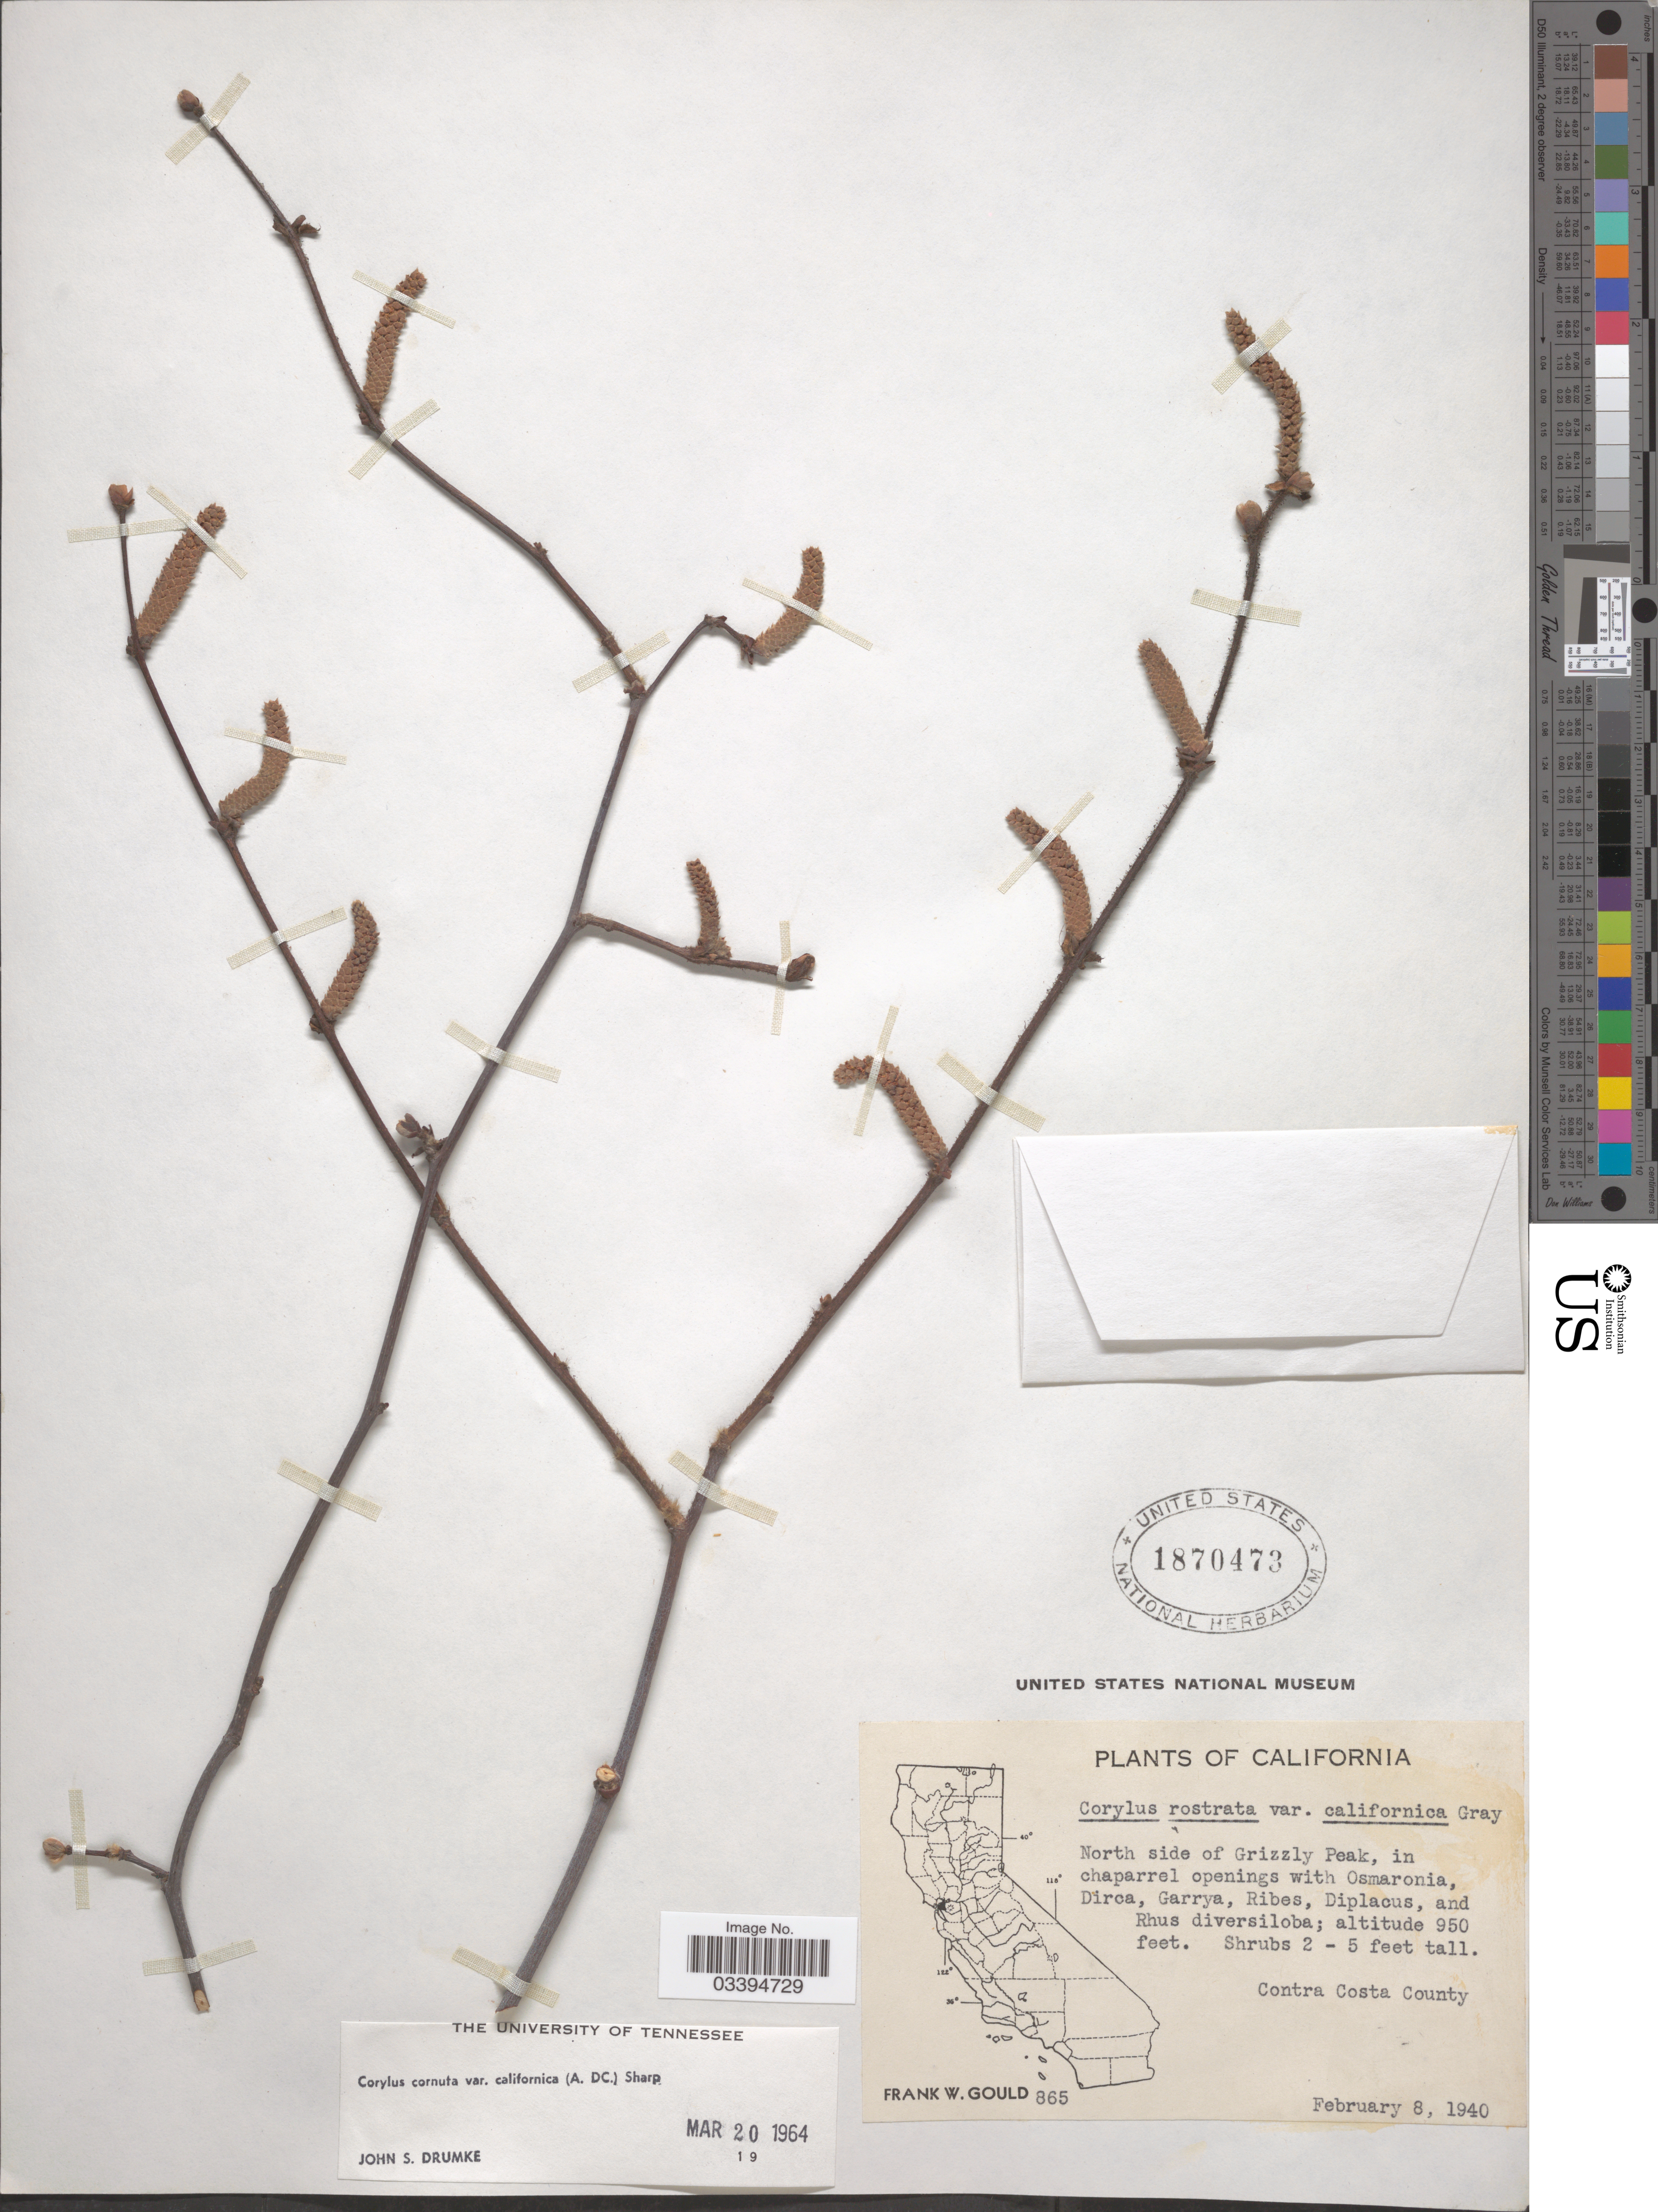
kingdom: Plantae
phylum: Tracheophyta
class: Magnoliopsida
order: Fagales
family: Betulaceae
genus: Corylus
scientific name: Corylus cornuta var. californica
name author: Marshall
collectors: F. W. Gould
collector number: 865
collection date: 1940-02-08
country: United States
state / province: California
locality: North side of Grizzly Peak, in chaparrel openings.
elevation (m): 290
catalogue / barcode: US 1870473